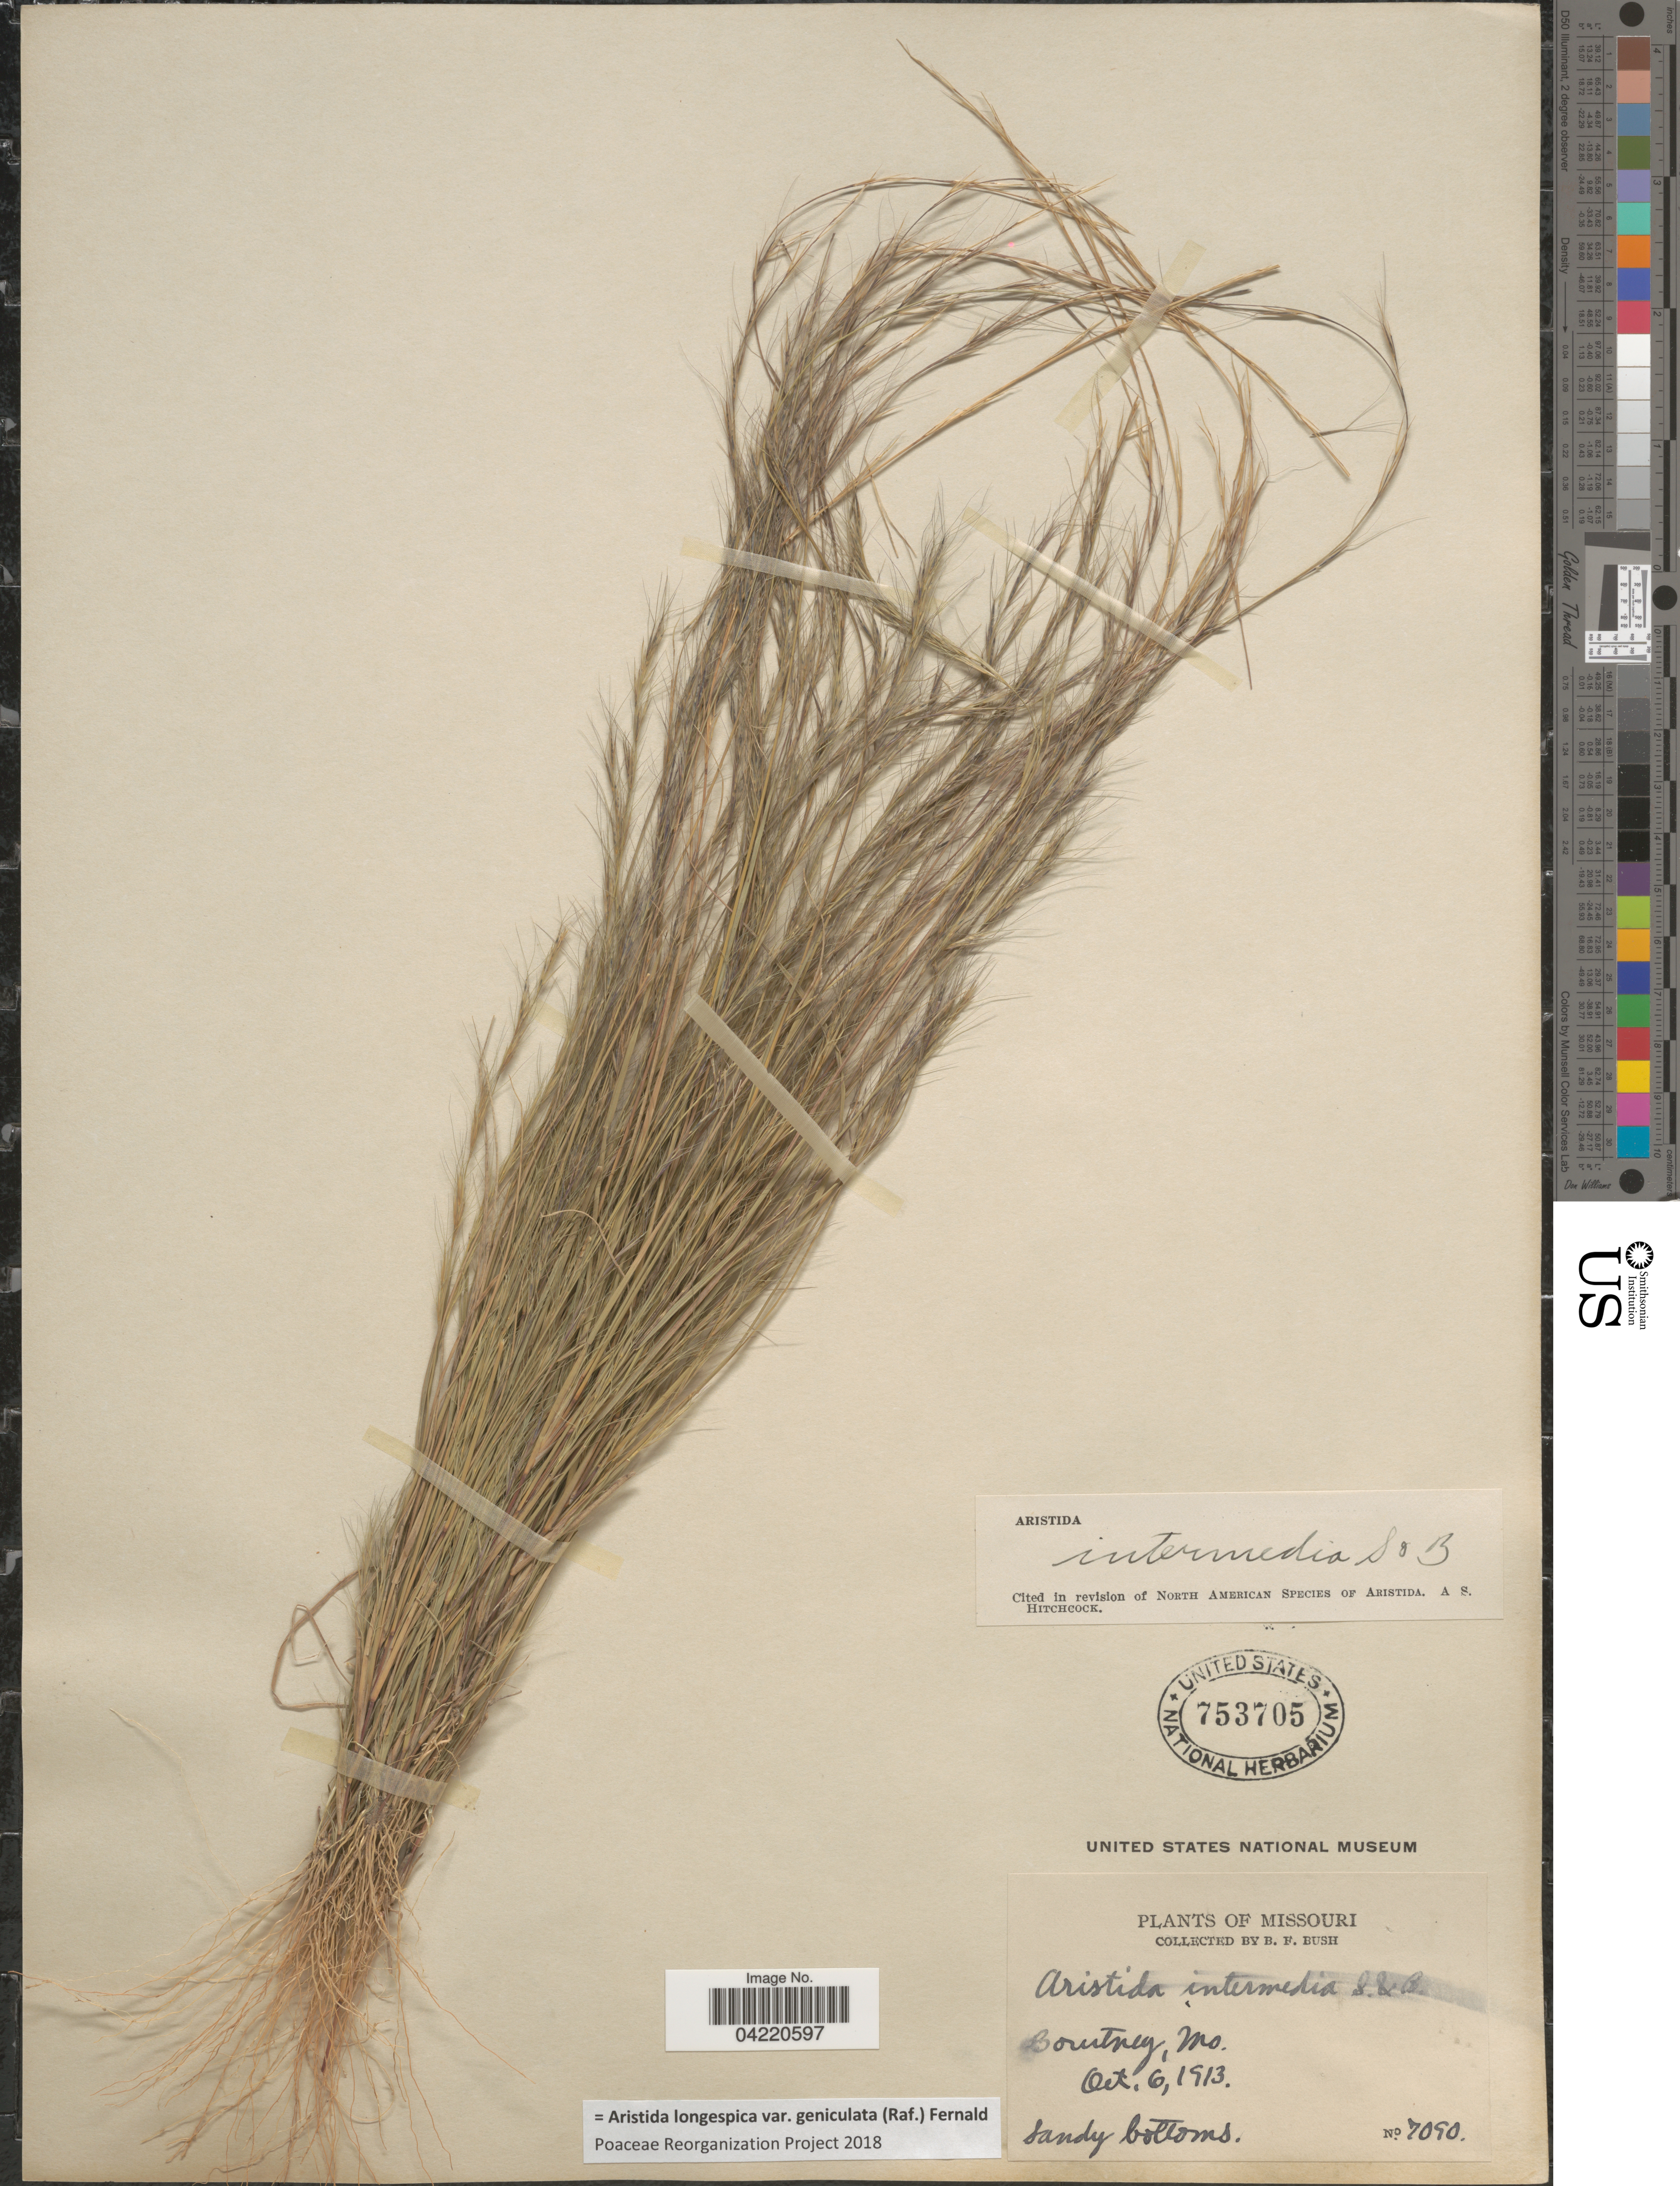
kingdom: Plantae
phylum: Tracheophyta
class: Liliopsida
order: Poales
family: Poaceae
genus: Aristida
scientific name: Aristida longespica var. geniculata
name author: (Raf.) Fernald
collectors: B. F. Bush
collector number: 7090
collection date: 1913-10-06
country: United States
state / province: Missouri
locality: Courtney.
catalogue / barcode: US 753705